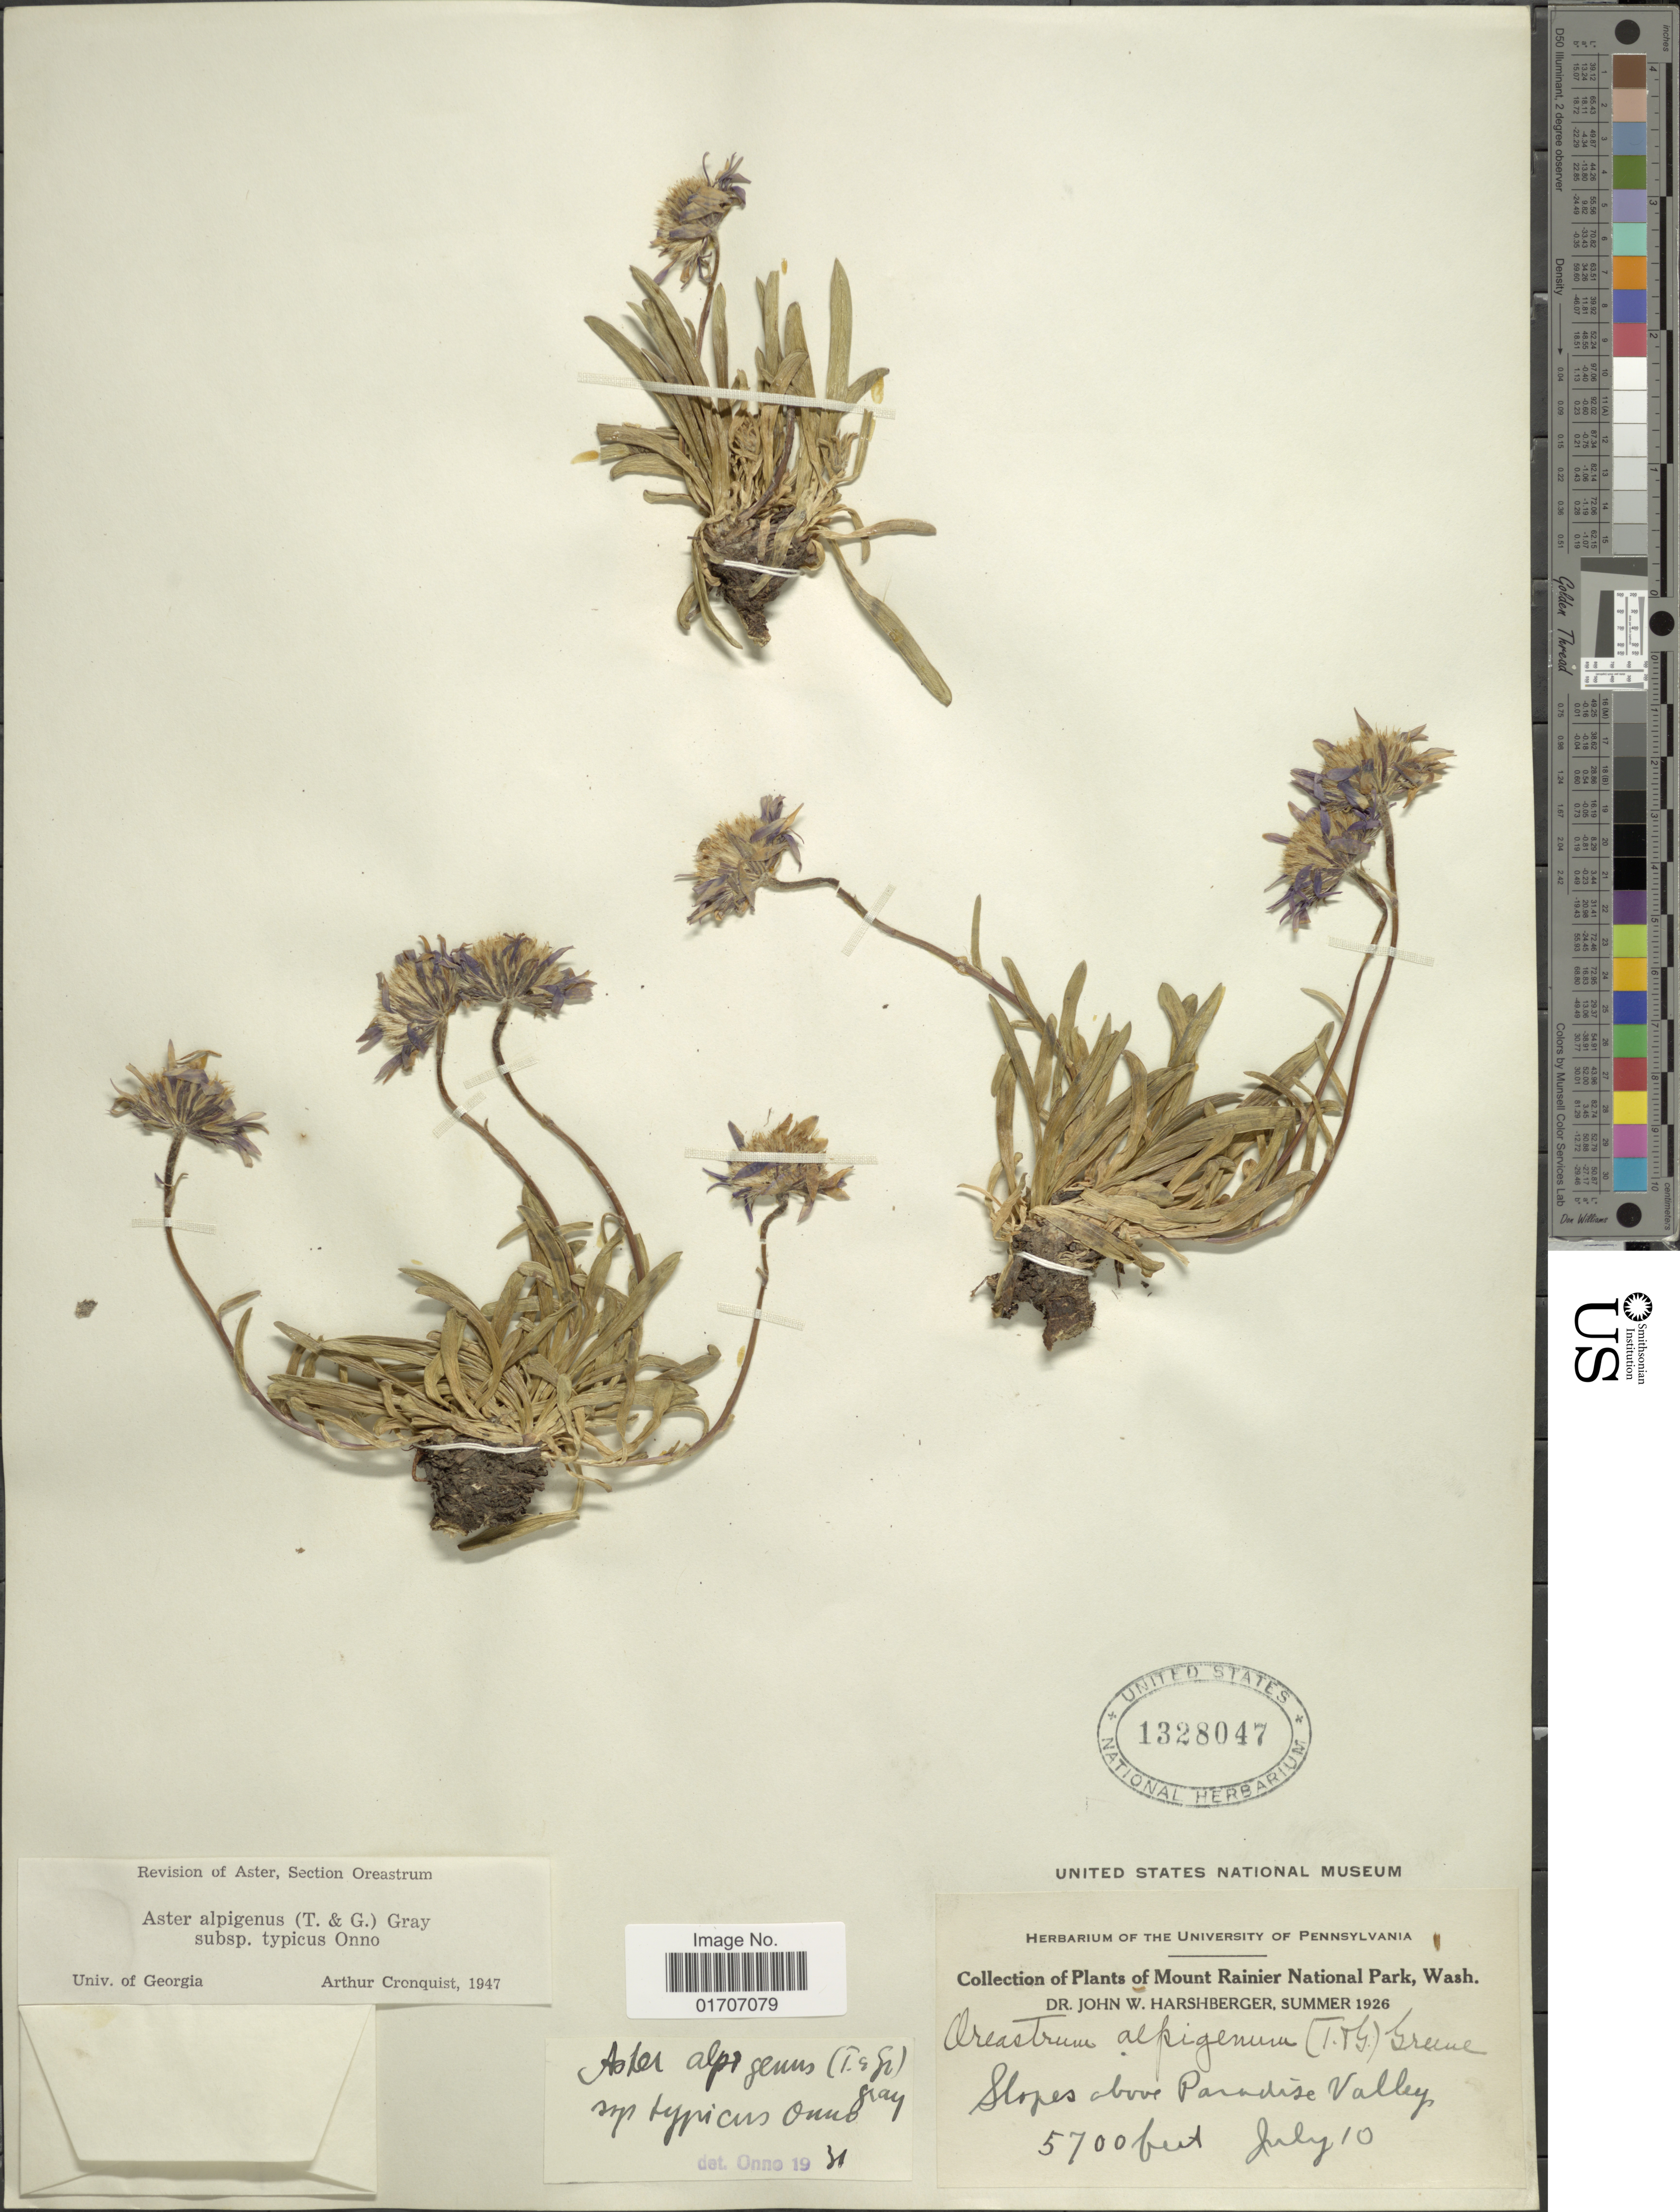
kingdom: Plantae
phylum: Tracheophyta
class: Magnoliopsida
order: Asterales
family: Asteraceae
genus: Oreostemma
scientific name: Oreostemma alpigenum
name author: (Torr. & A. Gray) Greene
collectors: J. W. Harshberger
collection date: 1926-07-10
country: United States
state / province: Washington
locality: Mount Rainier National Park, Wash. Slopes above Paradise Valley.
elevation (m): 1737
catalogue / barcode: US 1328047